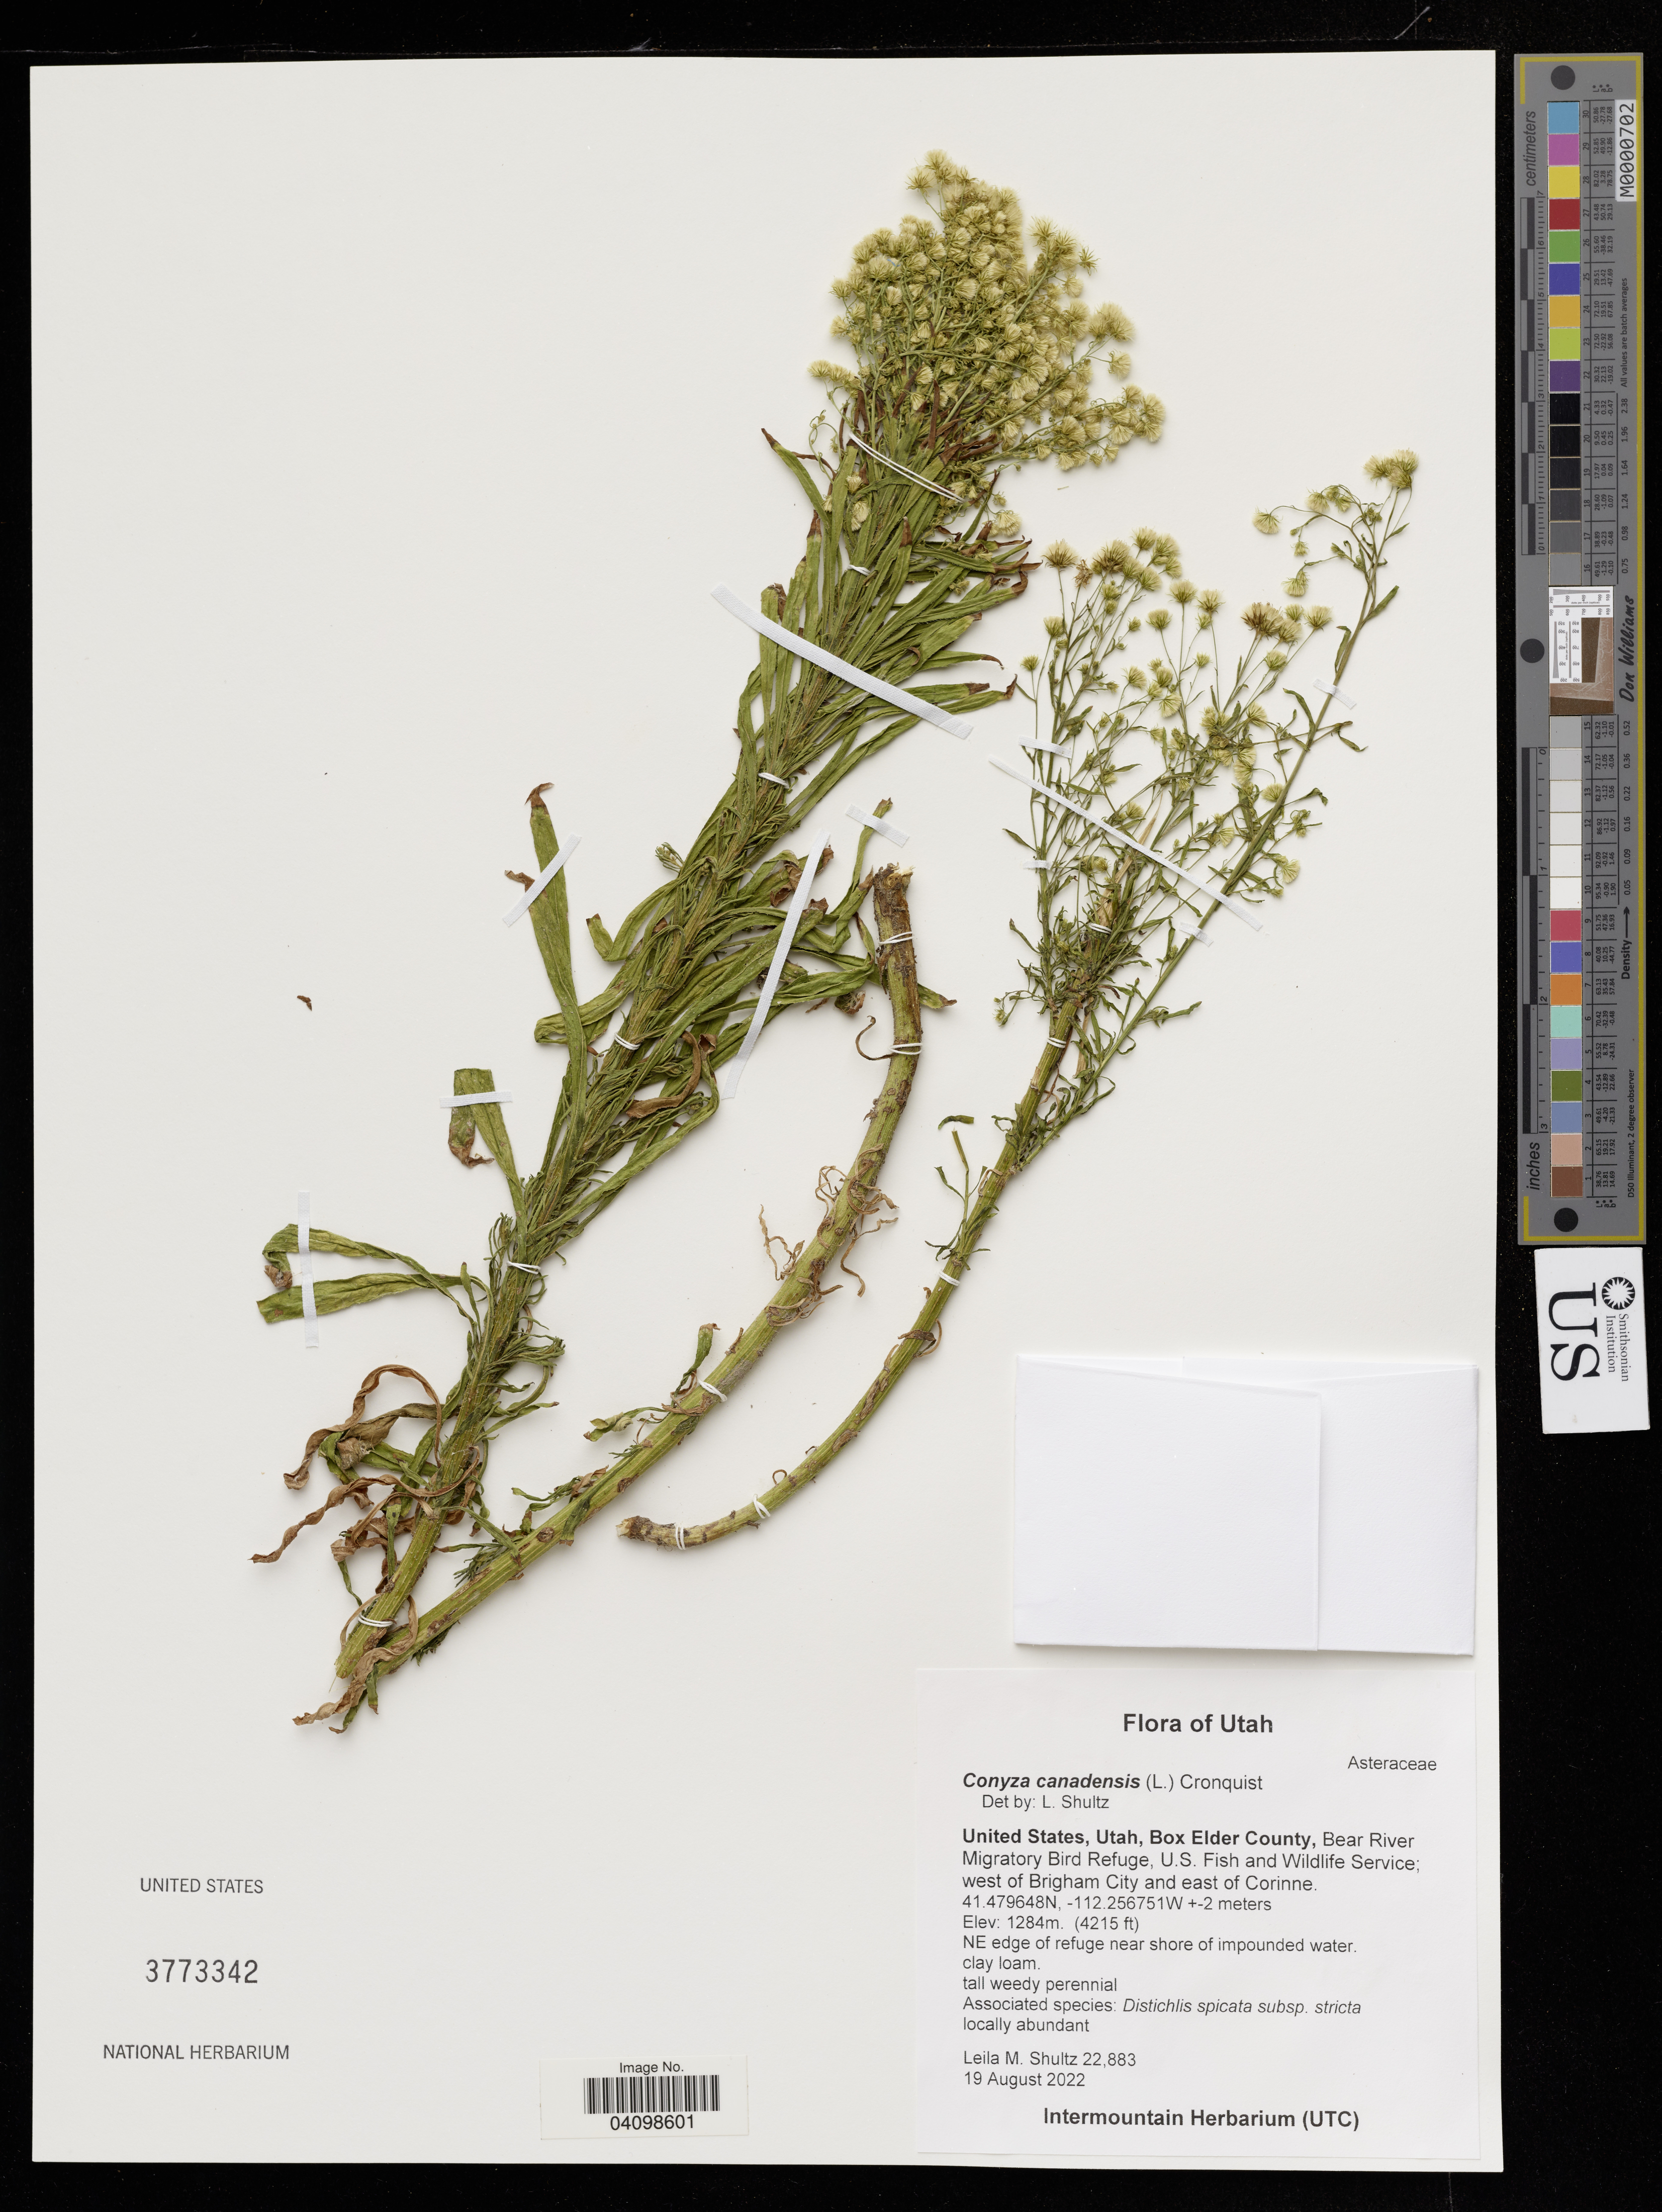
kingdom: Plantae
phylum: Tracheophyta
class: Magnoliopsida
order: Asterales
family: Asteraceae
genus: Conyza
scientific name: Conyza canadensis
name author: (L.) Cronq.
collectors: L. Shultz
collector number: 22883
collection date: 2022-08-19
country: United States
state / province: Utah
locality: Box Elder County, Bear River Migratory Bird Refuge, U.S. Fish and Wildlife Service; west of Brigham City and east of Corinne.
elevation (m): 1284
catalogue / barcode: US 3773342